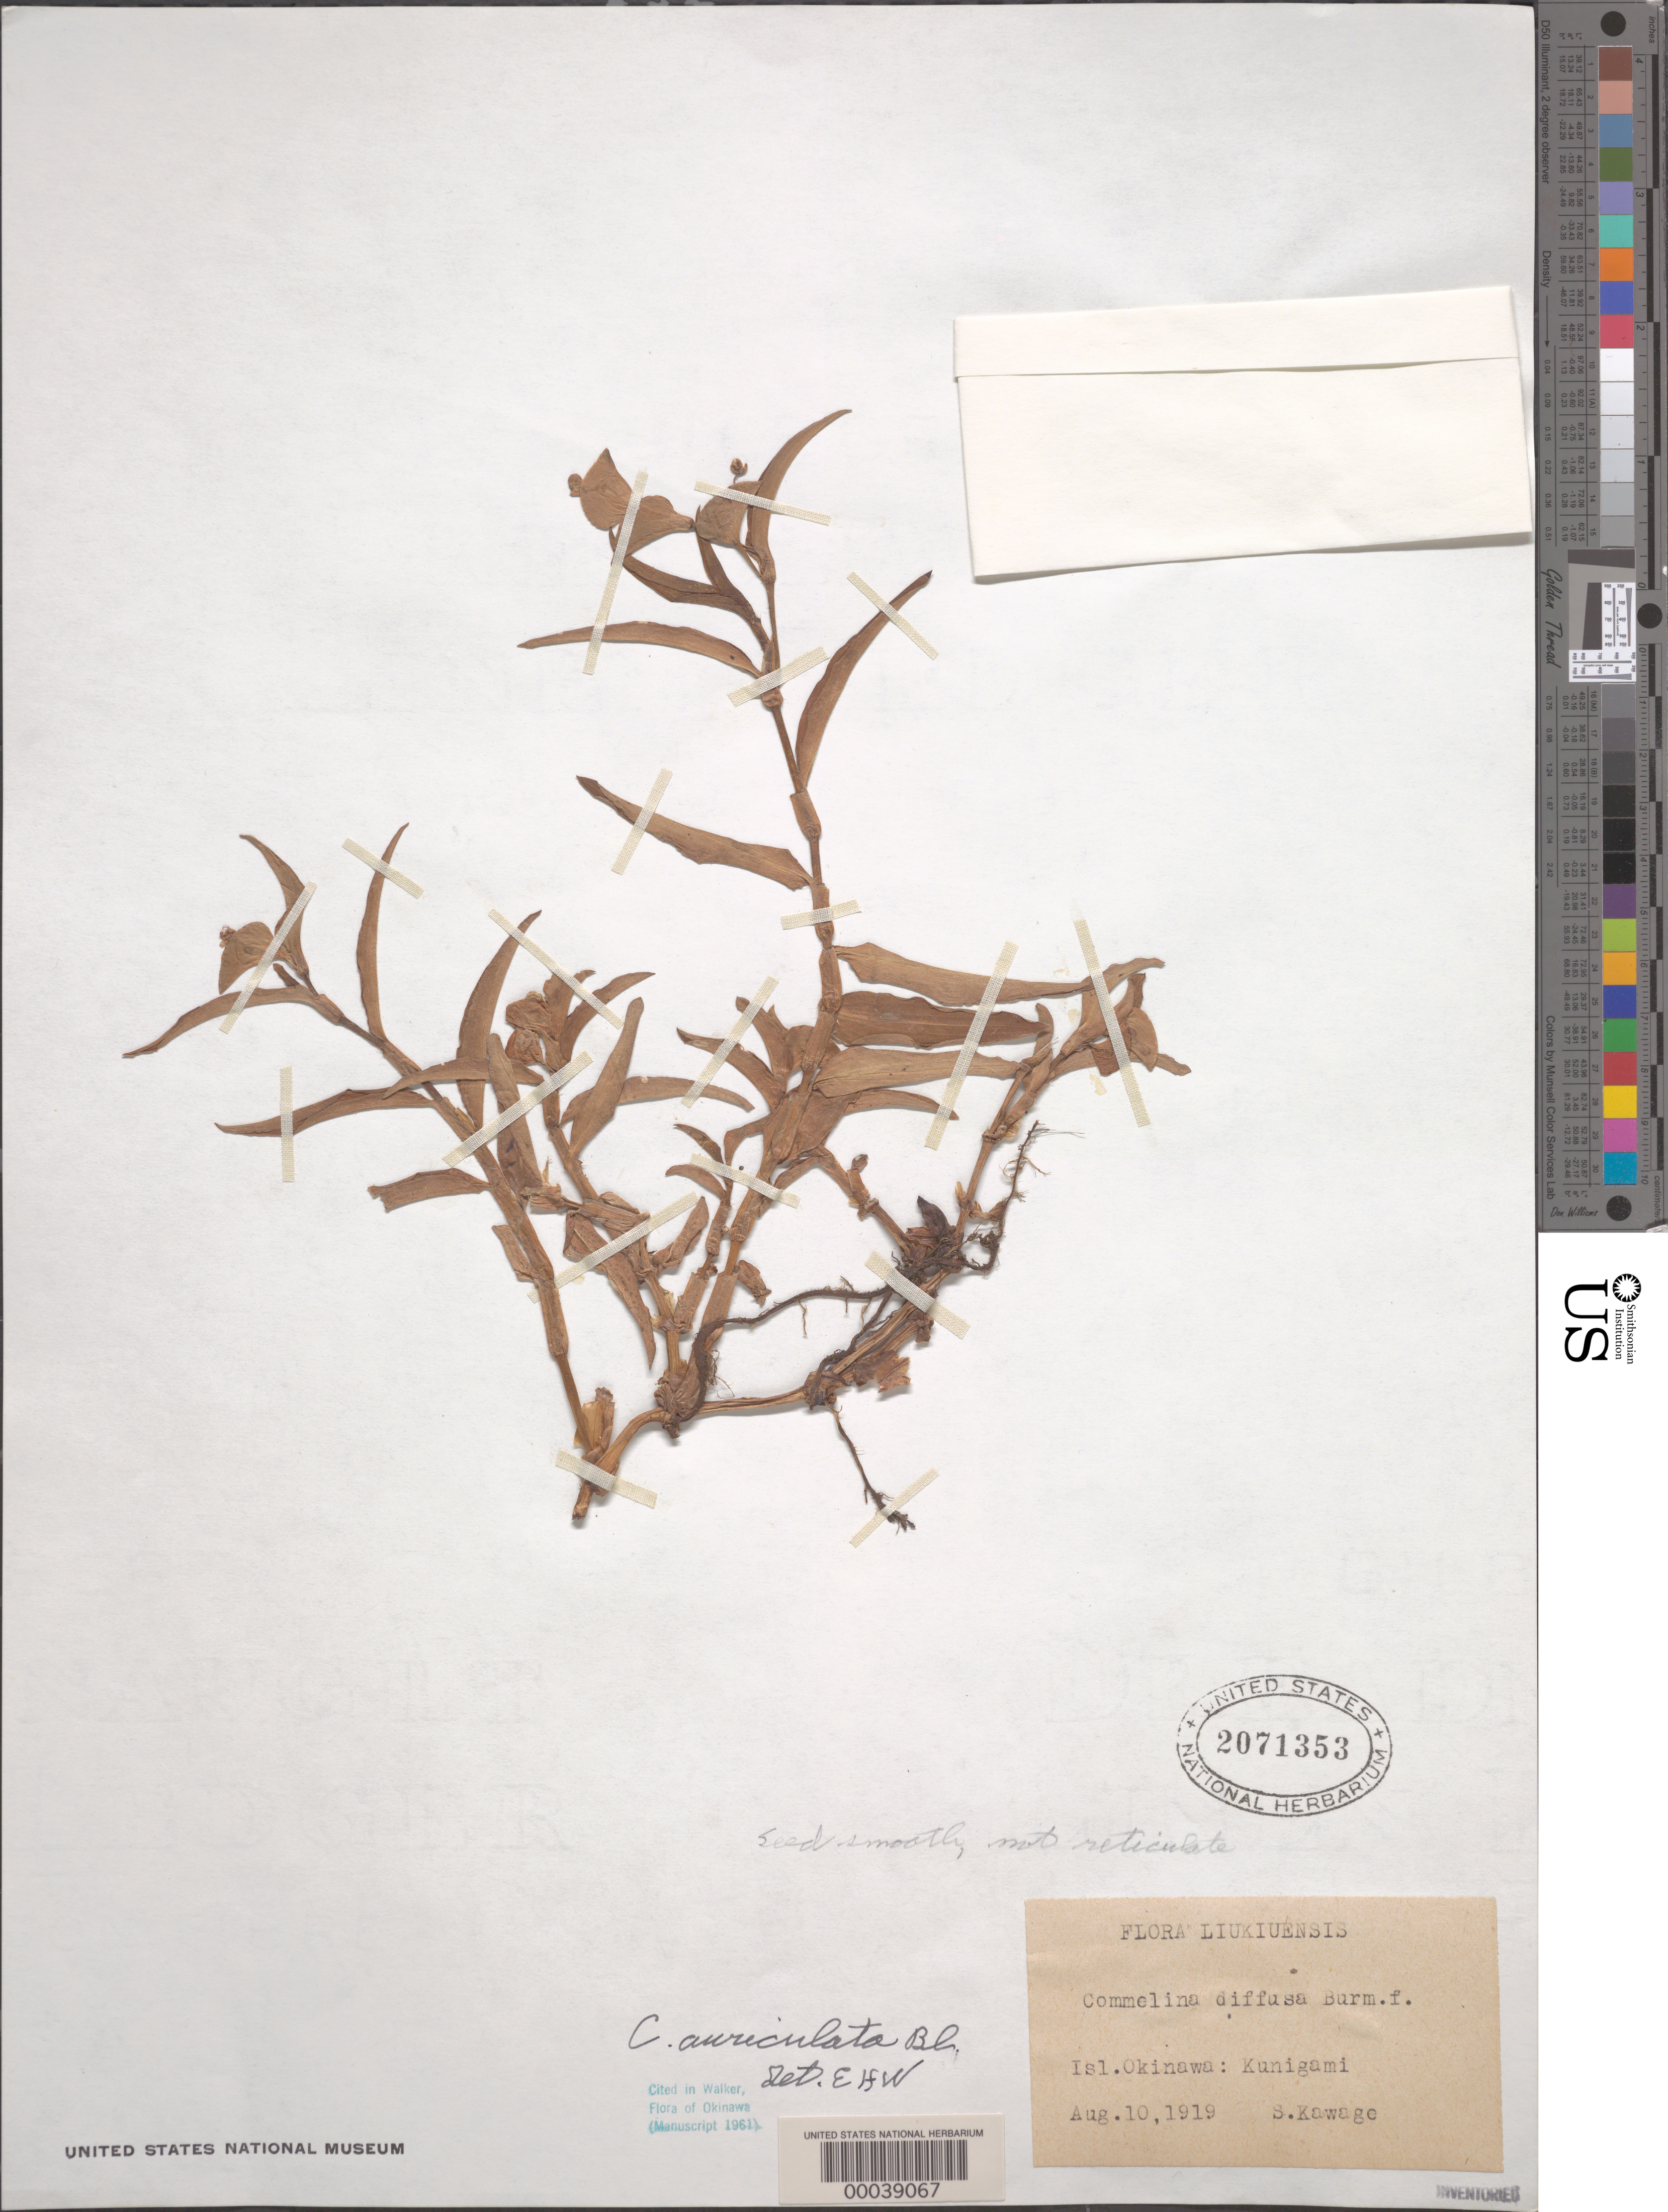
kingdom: Plantae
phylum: Tracheophyta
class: Liliopsida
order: Commelinales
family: Commelinaceae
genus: Commelina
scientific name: Commelina auriculata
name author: Blume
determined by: Walker, E. H.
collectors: S. Kawagoe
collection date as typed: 10 Aug 1919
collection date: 1919-08-10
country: Japan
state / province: Okinawa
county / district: Okinawa Prefecture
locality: Kunigami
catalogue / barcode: US 2071353